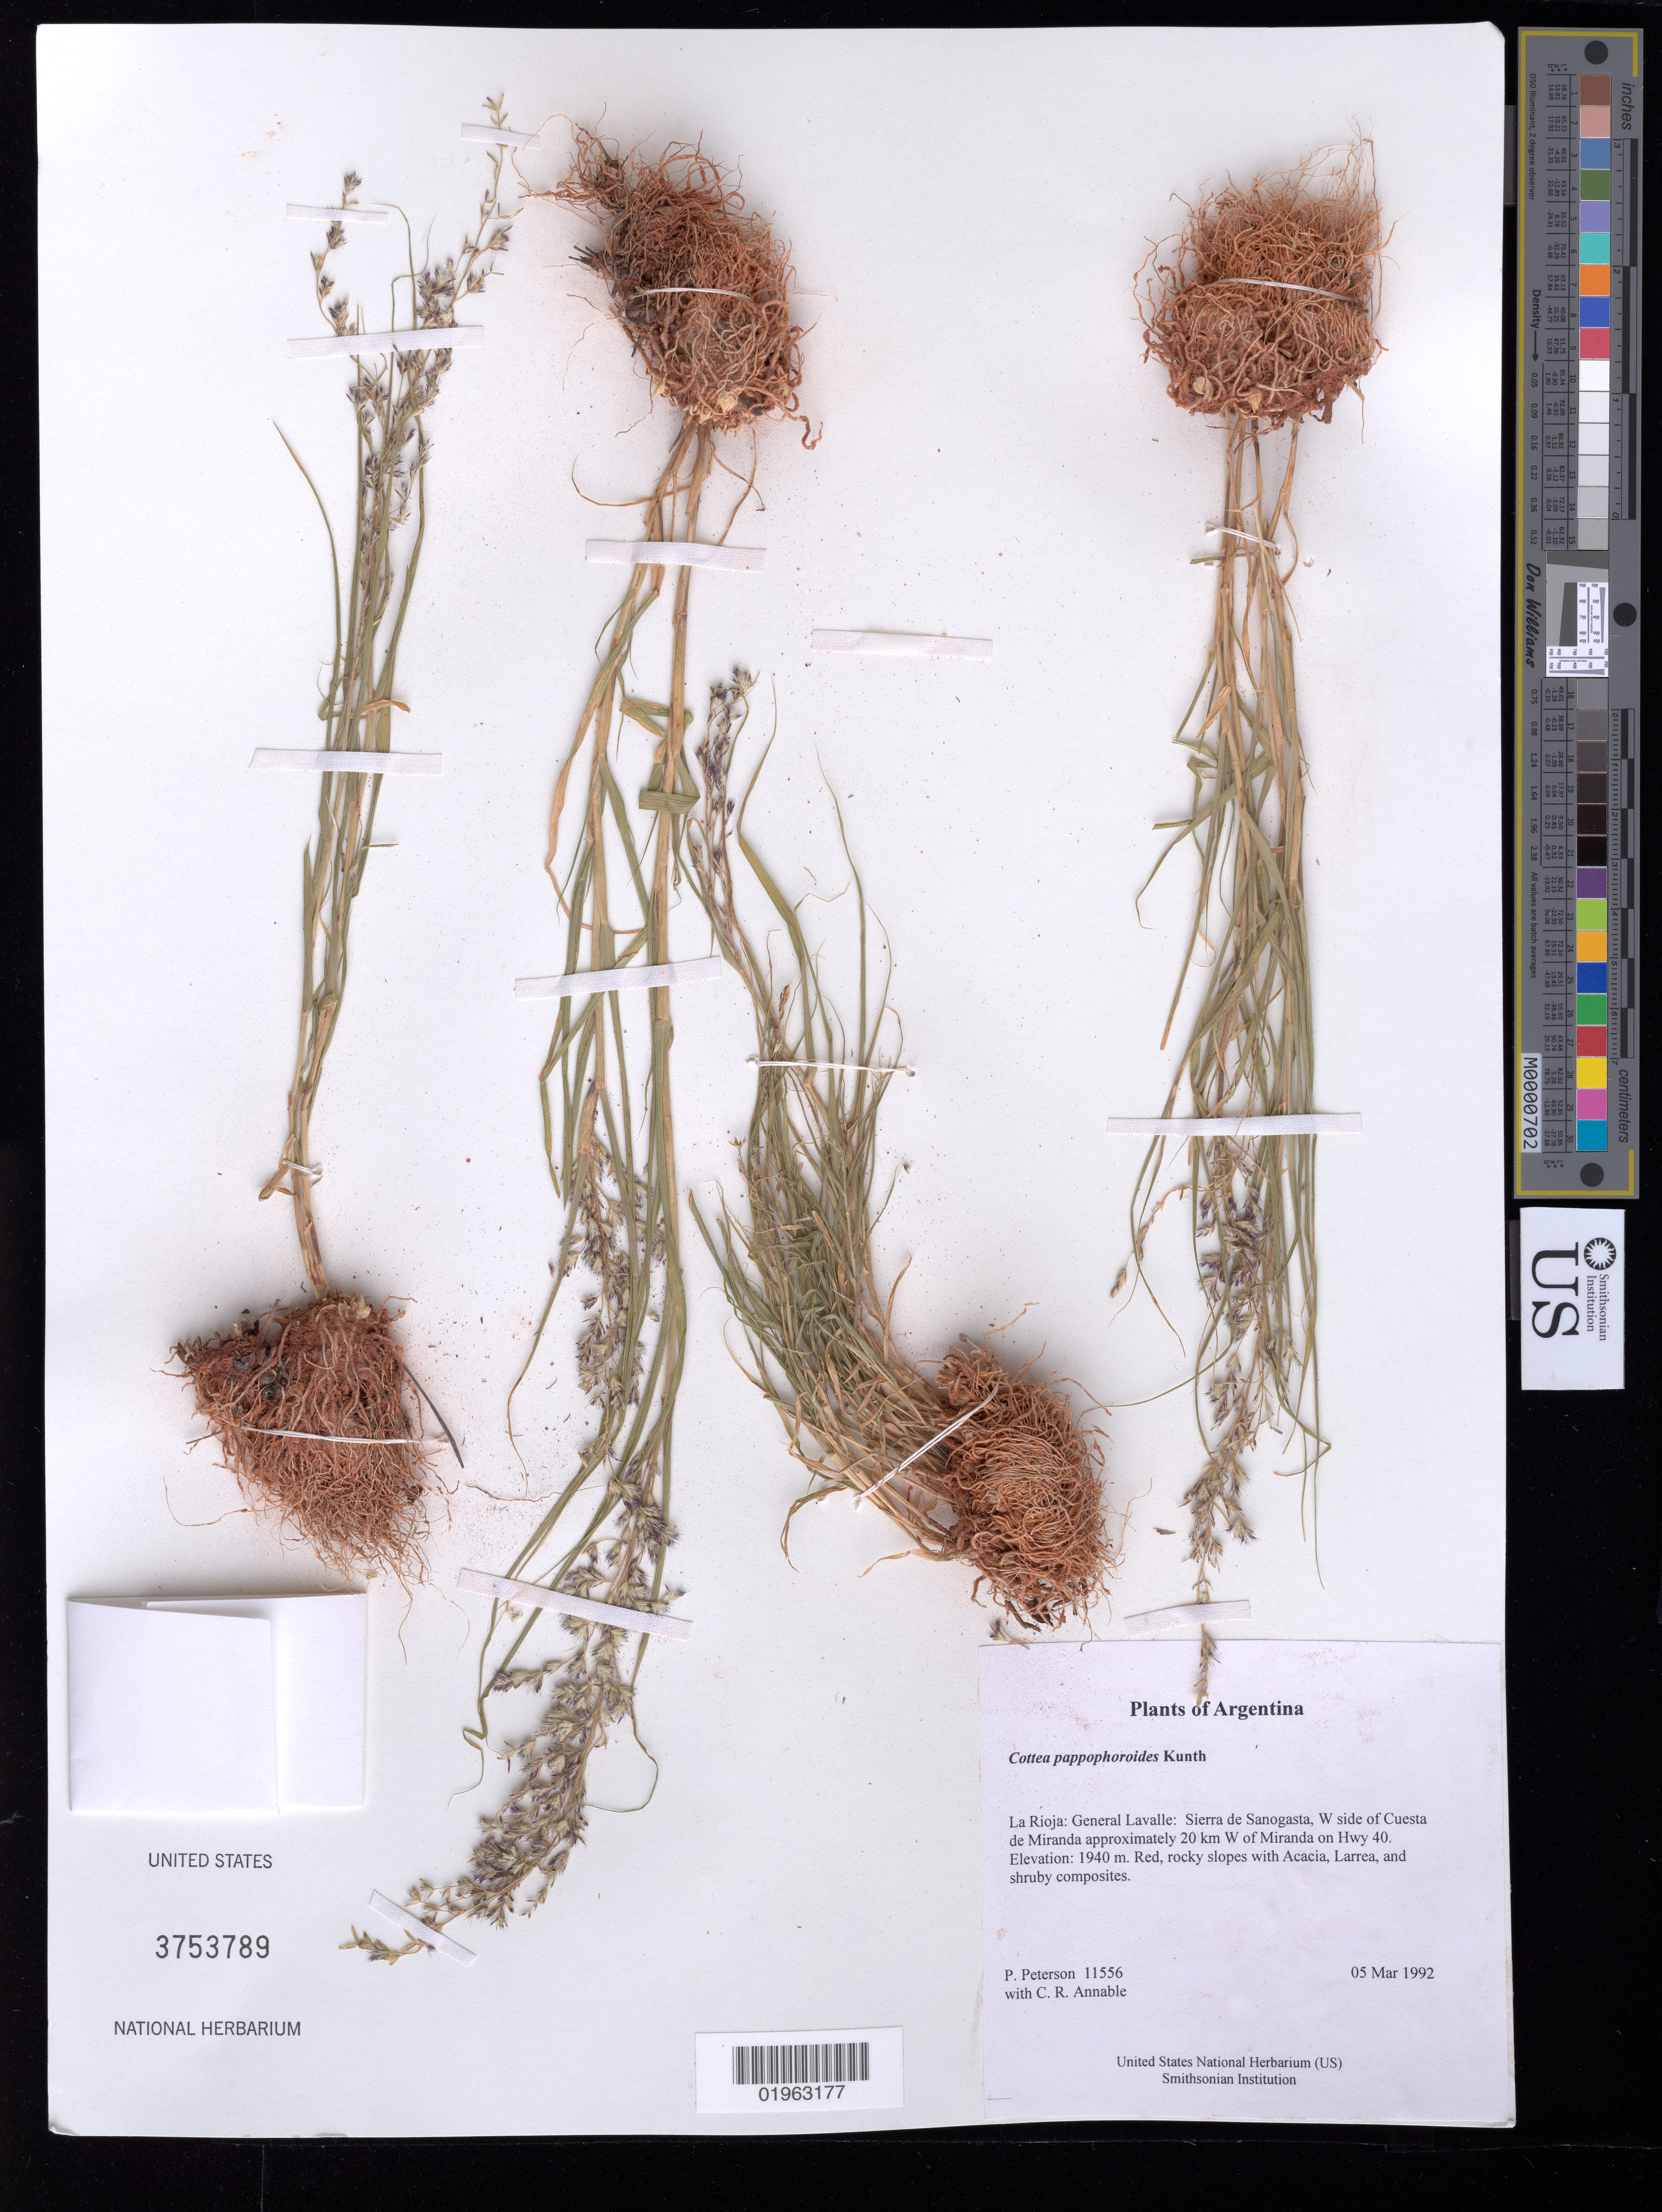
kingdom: Plantae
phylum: Tracheophyta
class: Liliopsida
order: Poales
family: Poaceae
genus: Cottea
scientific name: Cottea pappophoroides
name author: Kunth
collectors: P. M. Peterson & C. R. Annable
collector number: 11556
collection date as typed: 05 Mar 1992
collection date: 1992-03-05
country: Argentina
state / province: La Rioja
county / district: General Lavalle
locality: Sierra de Sanogasta, W side of Cuesta de Miranda approximately 20 km W of Miranda on Hwy 40.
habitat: Red, rocky slopes with Acacia, Larrea, and shruby composites.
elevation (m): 1940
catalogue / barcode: US 3753789